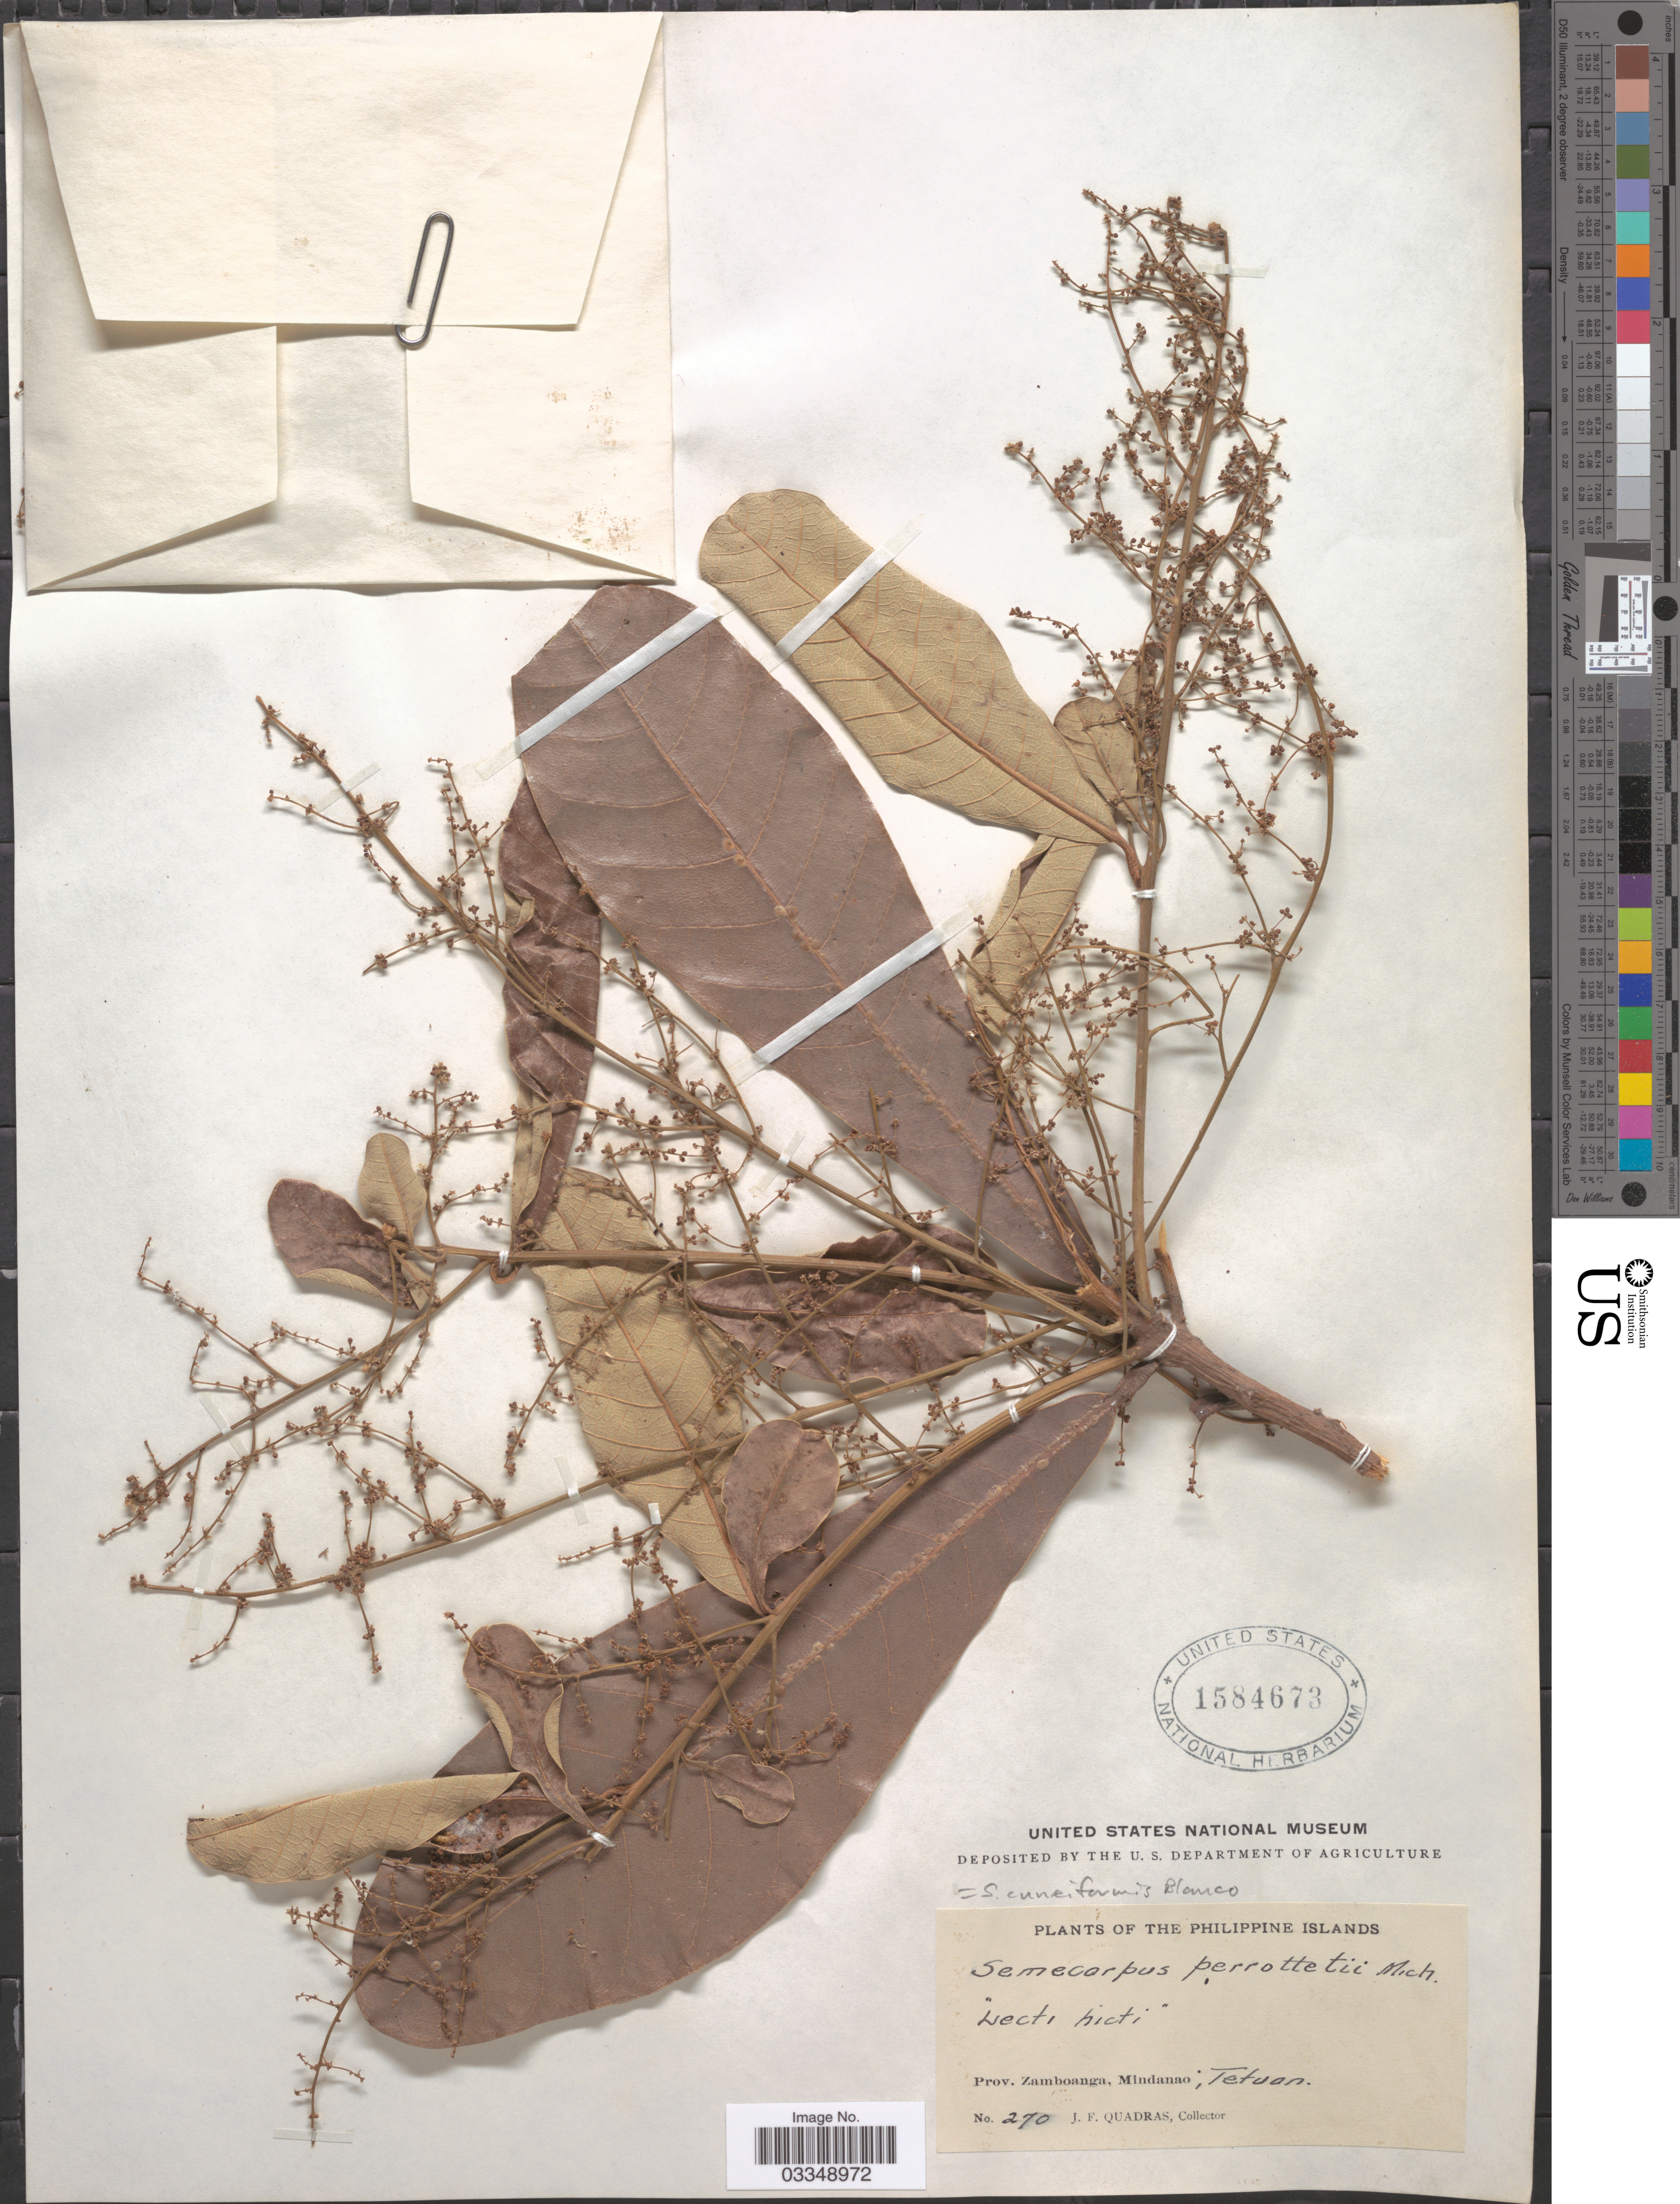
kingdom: Plantae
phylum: Tracheophyta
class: Magnoliopsida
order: Sapindales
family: Anacardiaceae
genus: Semecarpus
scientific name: Semecarpus cuneiformis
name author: Blanco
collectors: J. Quadras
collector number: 270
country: Philippines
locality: The Philippine Islands. Prov. Zamboanga, Mindanao; Tetuan.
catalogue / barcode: US 1584673